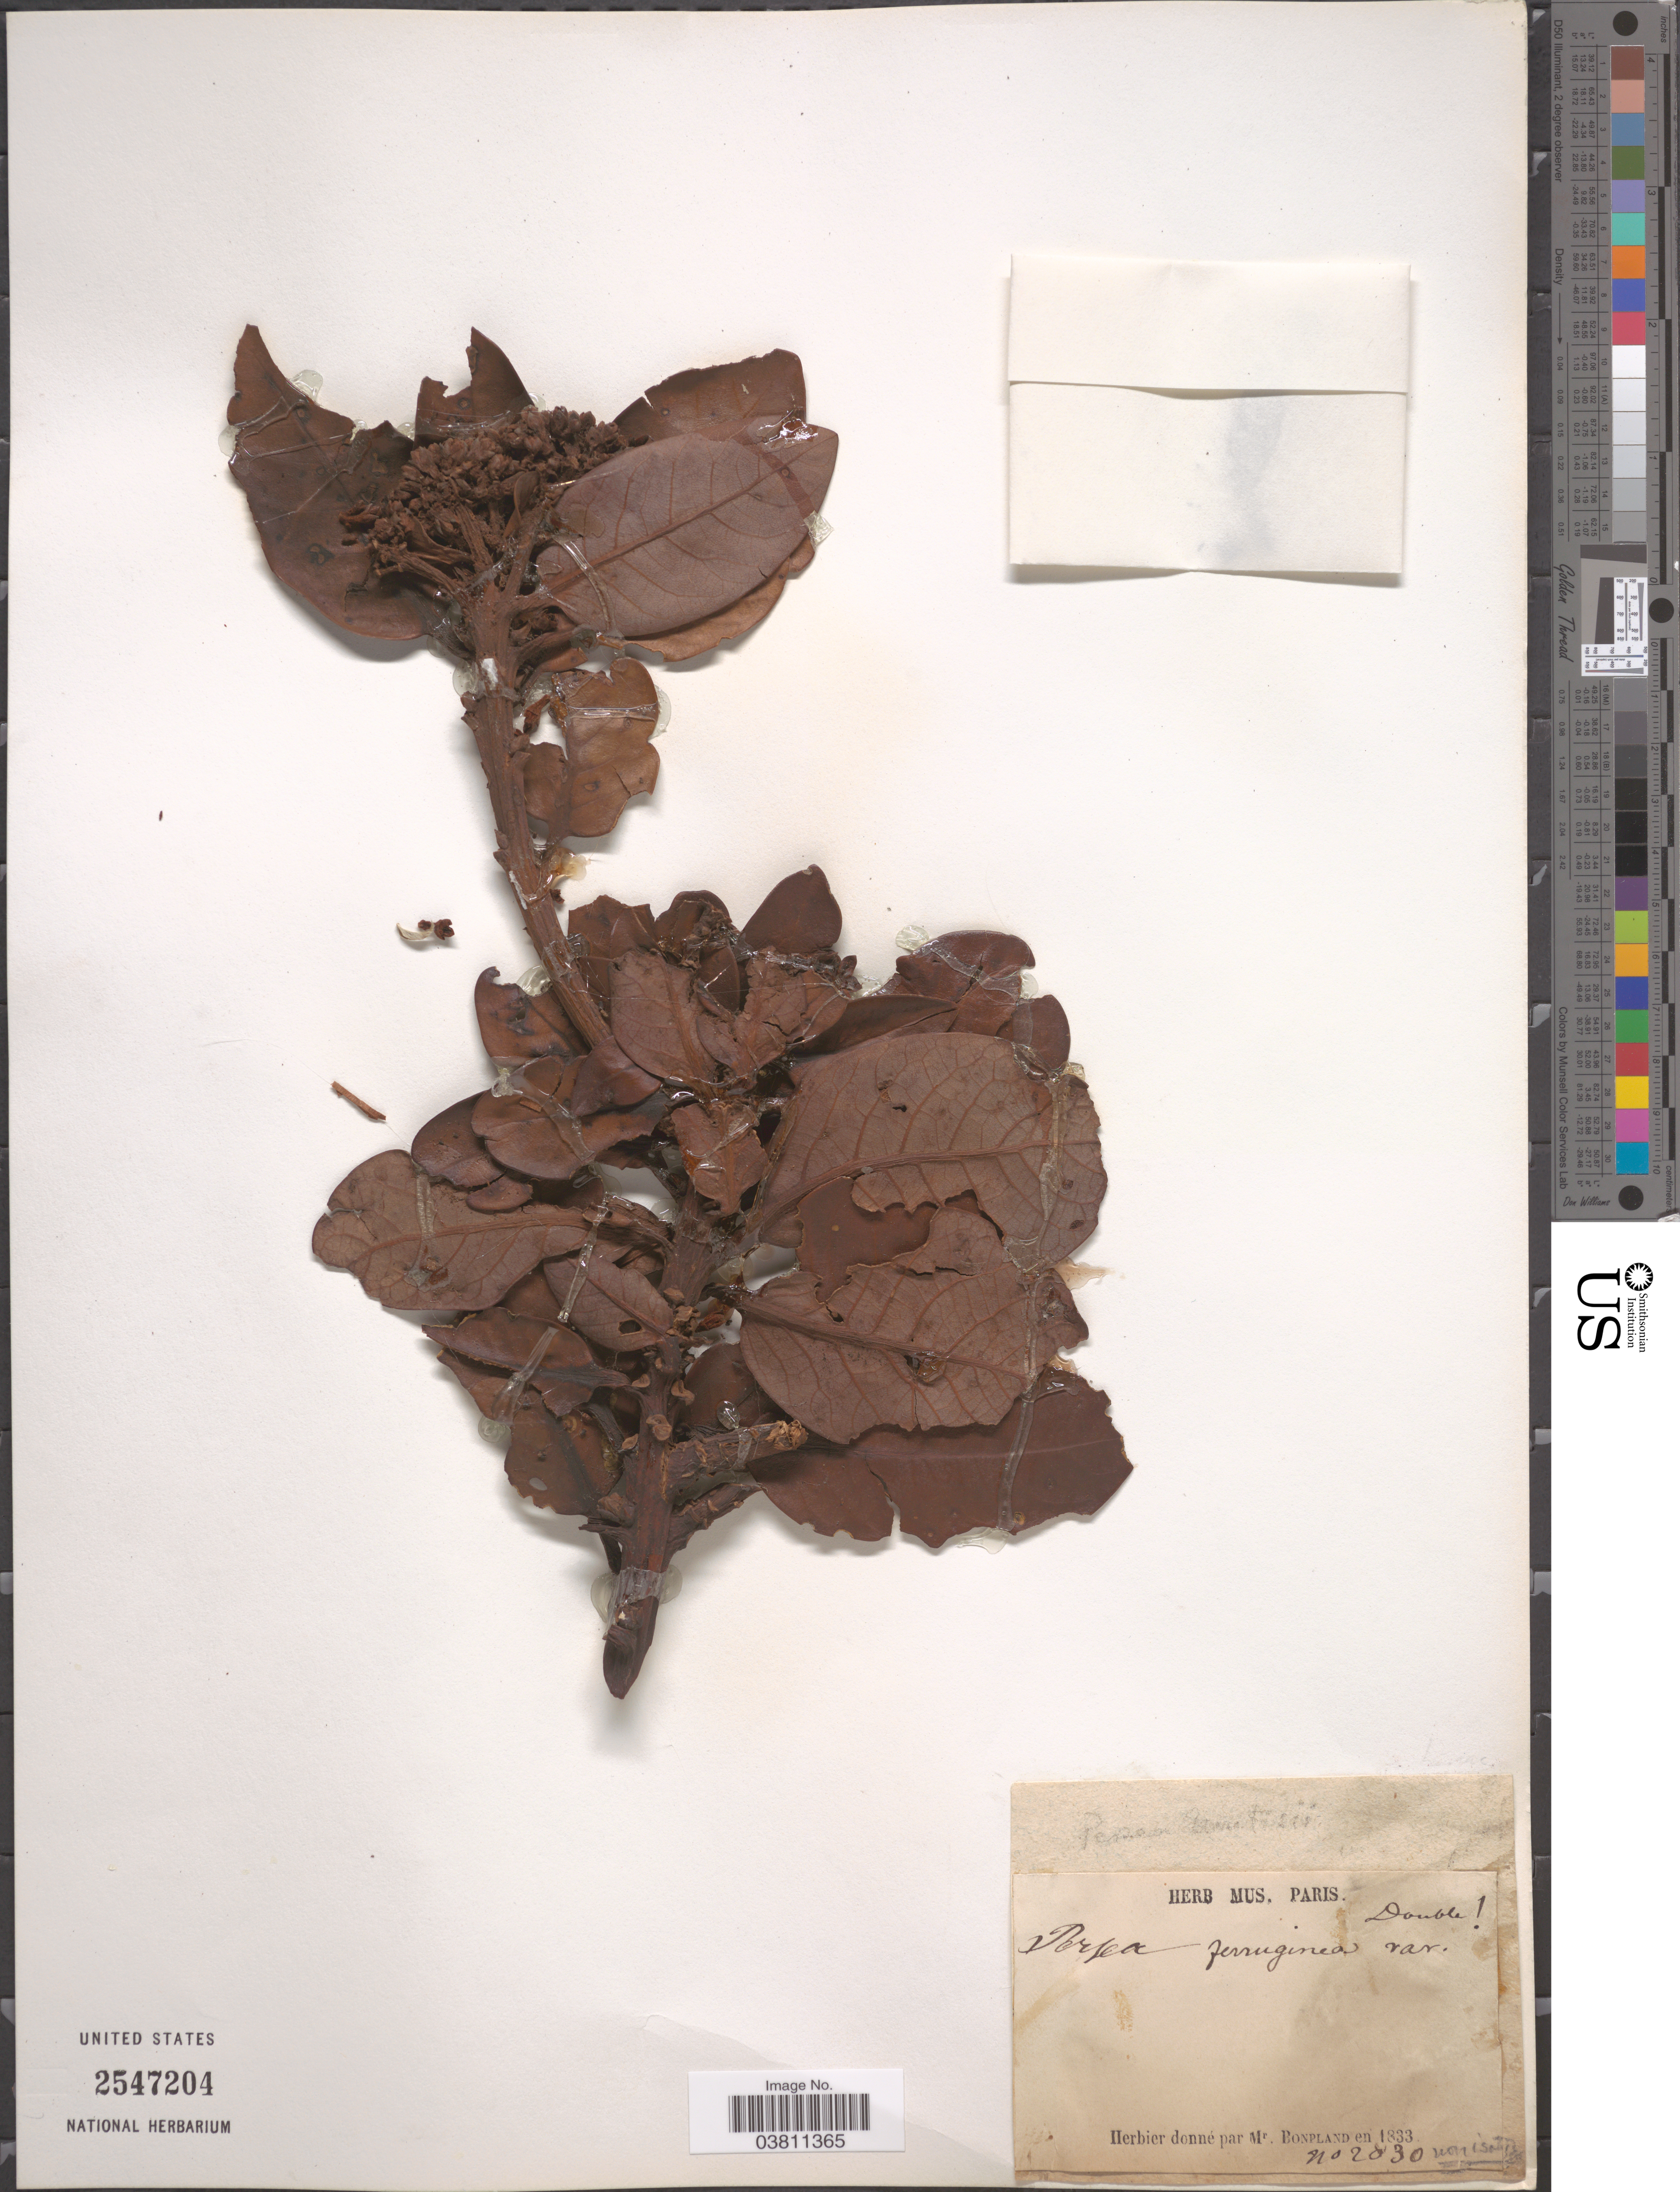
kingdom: Plantae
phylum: Tracheophyta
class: Magnoliopsida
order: Laurales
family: Lauraceae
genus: Persea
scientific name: Persea ferruginea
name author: Kunth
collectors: ex herb. Bonpland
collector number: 2830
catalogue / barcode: US 2547204